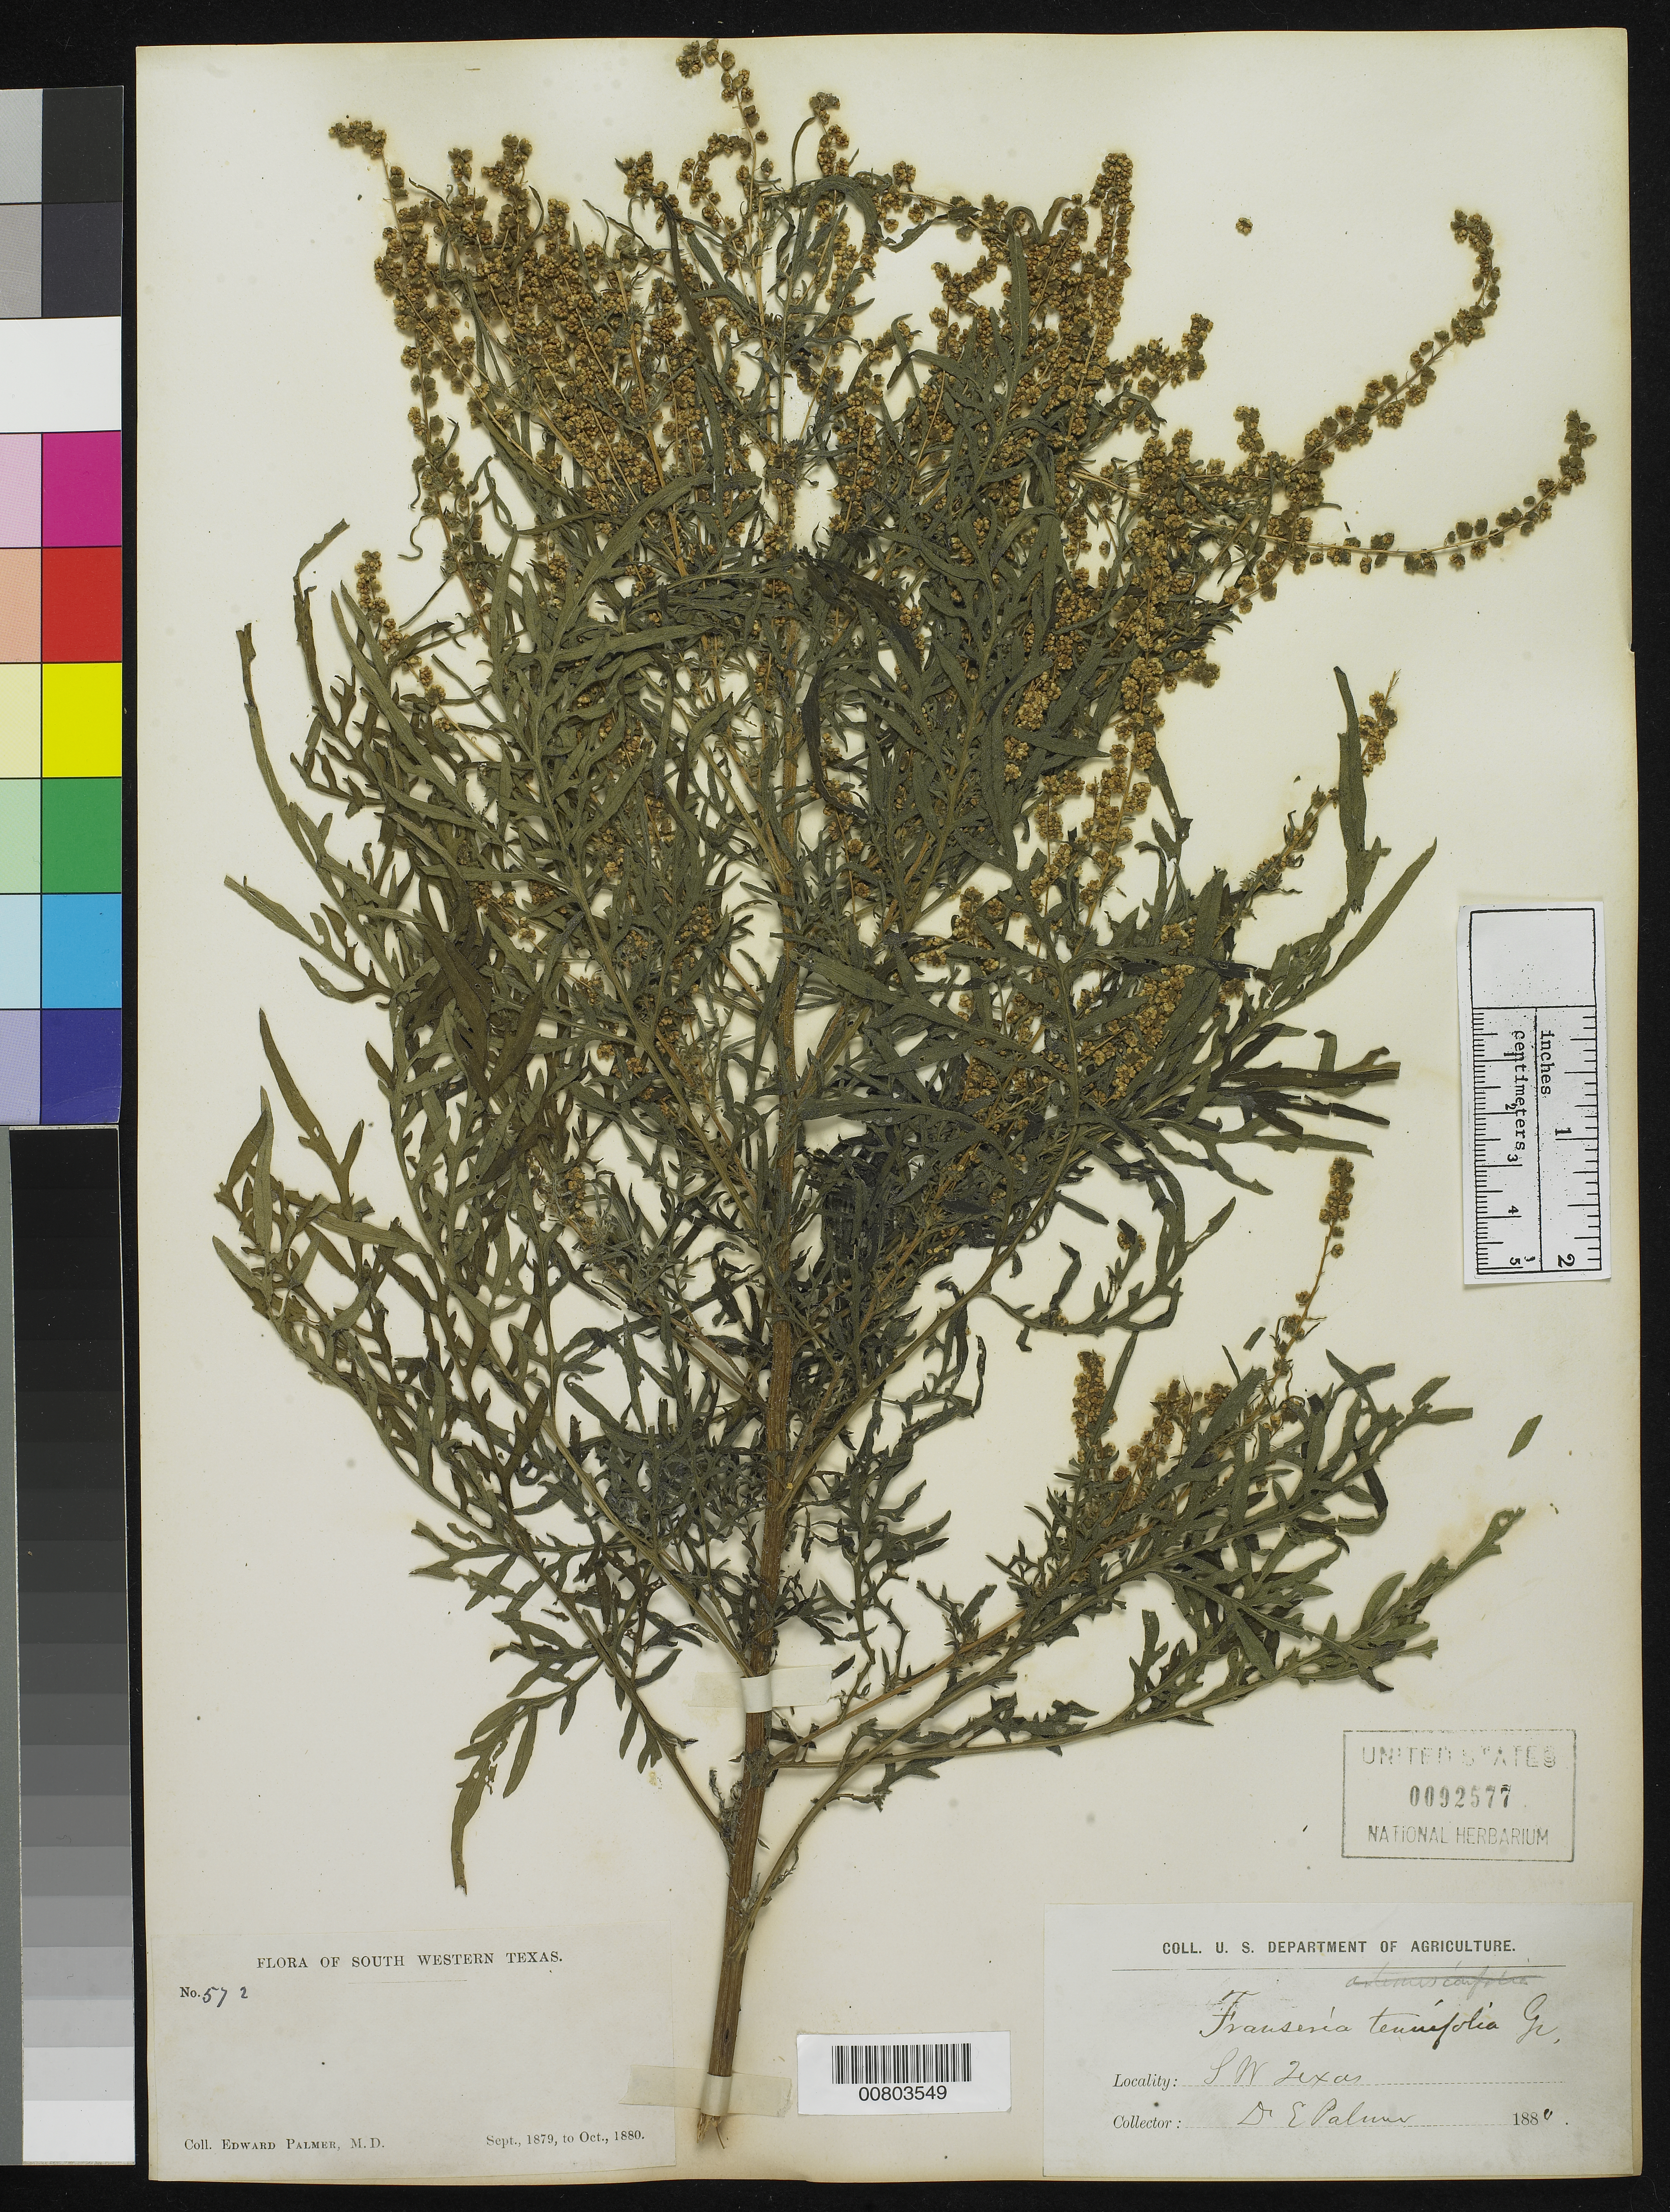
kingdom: Plantae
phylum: Tracheophyta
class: Magnoliopsida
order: Asterales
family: Asteraceae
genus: Franseria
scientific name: Franseria tenuifolia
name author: Harv. & A. Gray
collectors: E. Palmer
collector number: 572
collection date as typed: Sep 1879 to -- Oct 1880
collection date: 1879-09/1880-10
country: United States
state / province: Texas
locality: SW Texas.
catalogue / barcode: US 92577